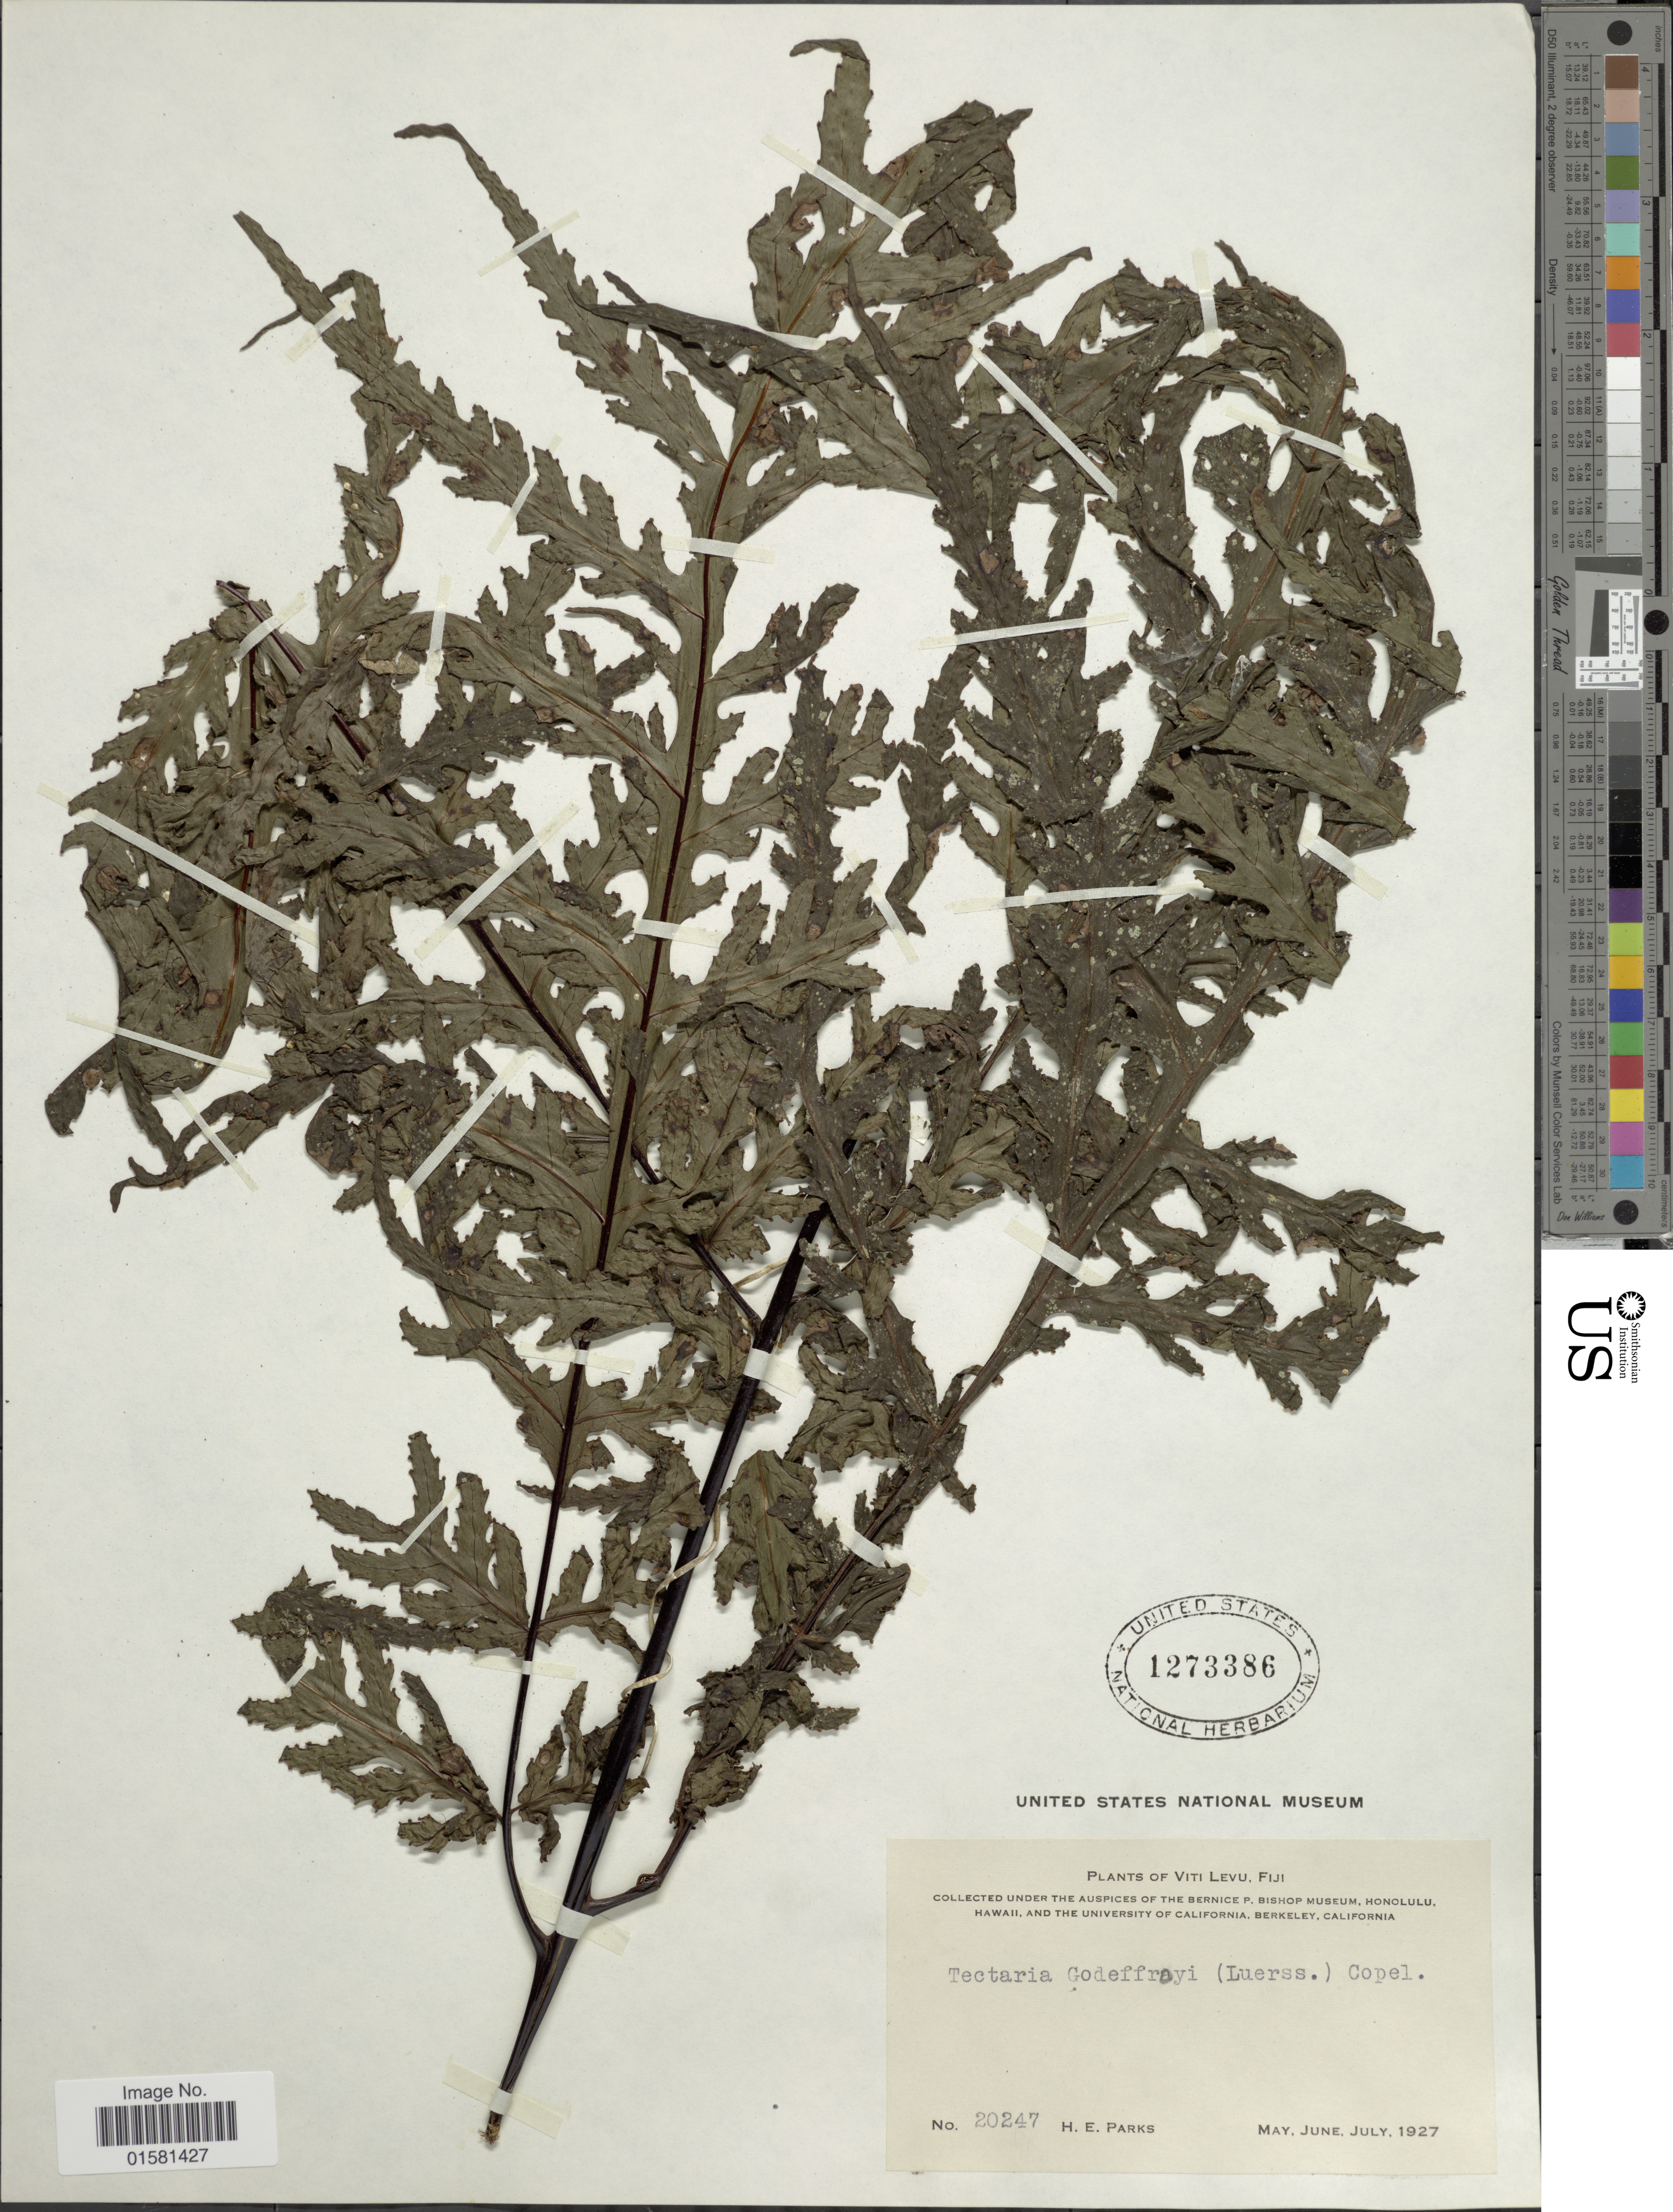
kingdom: Plantae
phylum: Tracheophyta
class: Polypodiopsida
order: Polypodiales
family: Tectariaceae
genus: Tectaria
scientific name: Tectaria godeffroyi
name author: (Luerss.) Copel.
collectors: H. E. Parks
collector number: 20247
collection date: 1927-05/1927-07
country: Fiji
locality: Viti Levu, Fiji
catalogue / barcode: US 1273386